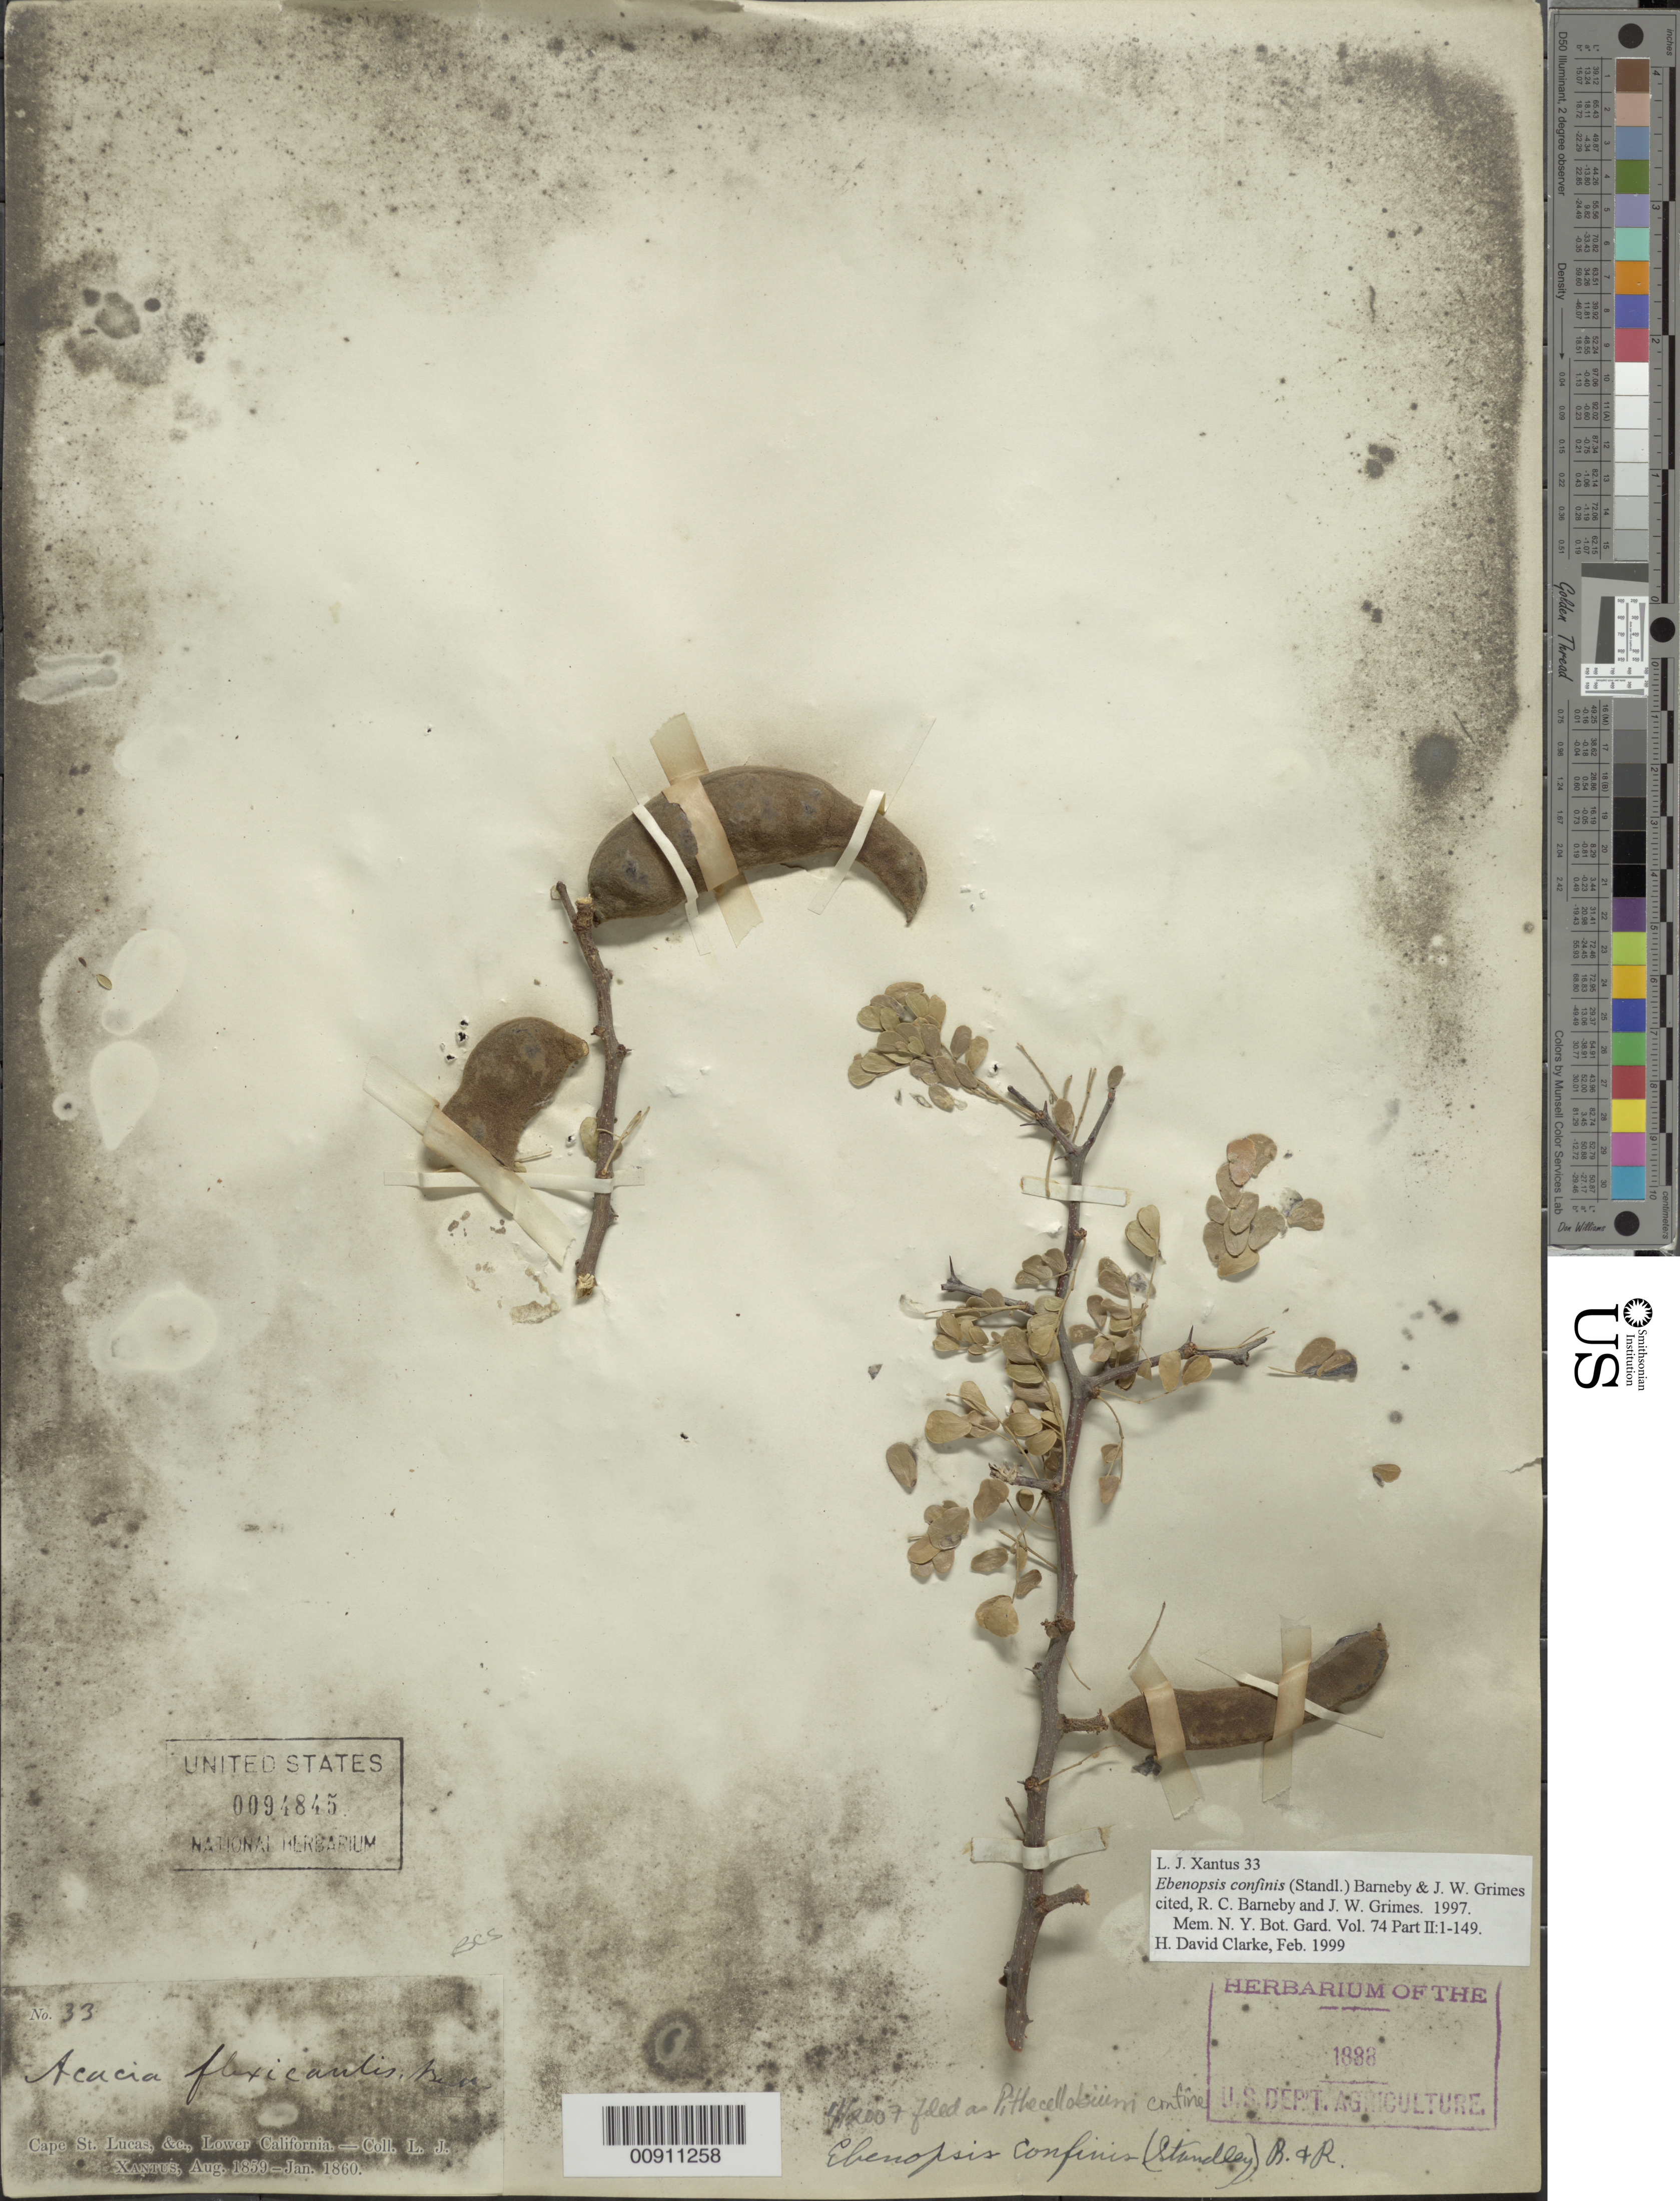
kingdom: Plantae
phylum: Tracheophyta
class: Magnoliopsida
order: Fabales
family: Fabaceae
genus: Ebenopsis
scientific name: Ebenopsis confinis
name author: (Standl.) Britton & Rose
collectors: J. Xantus de Vesey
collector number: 33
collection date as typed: Aug 1859 to -- Jan 1860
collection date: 1859-08/1860-01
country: Mexico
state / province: Baja California Sur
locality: Cape St. Lucas & c. , Lower California.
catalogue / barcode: US 94845